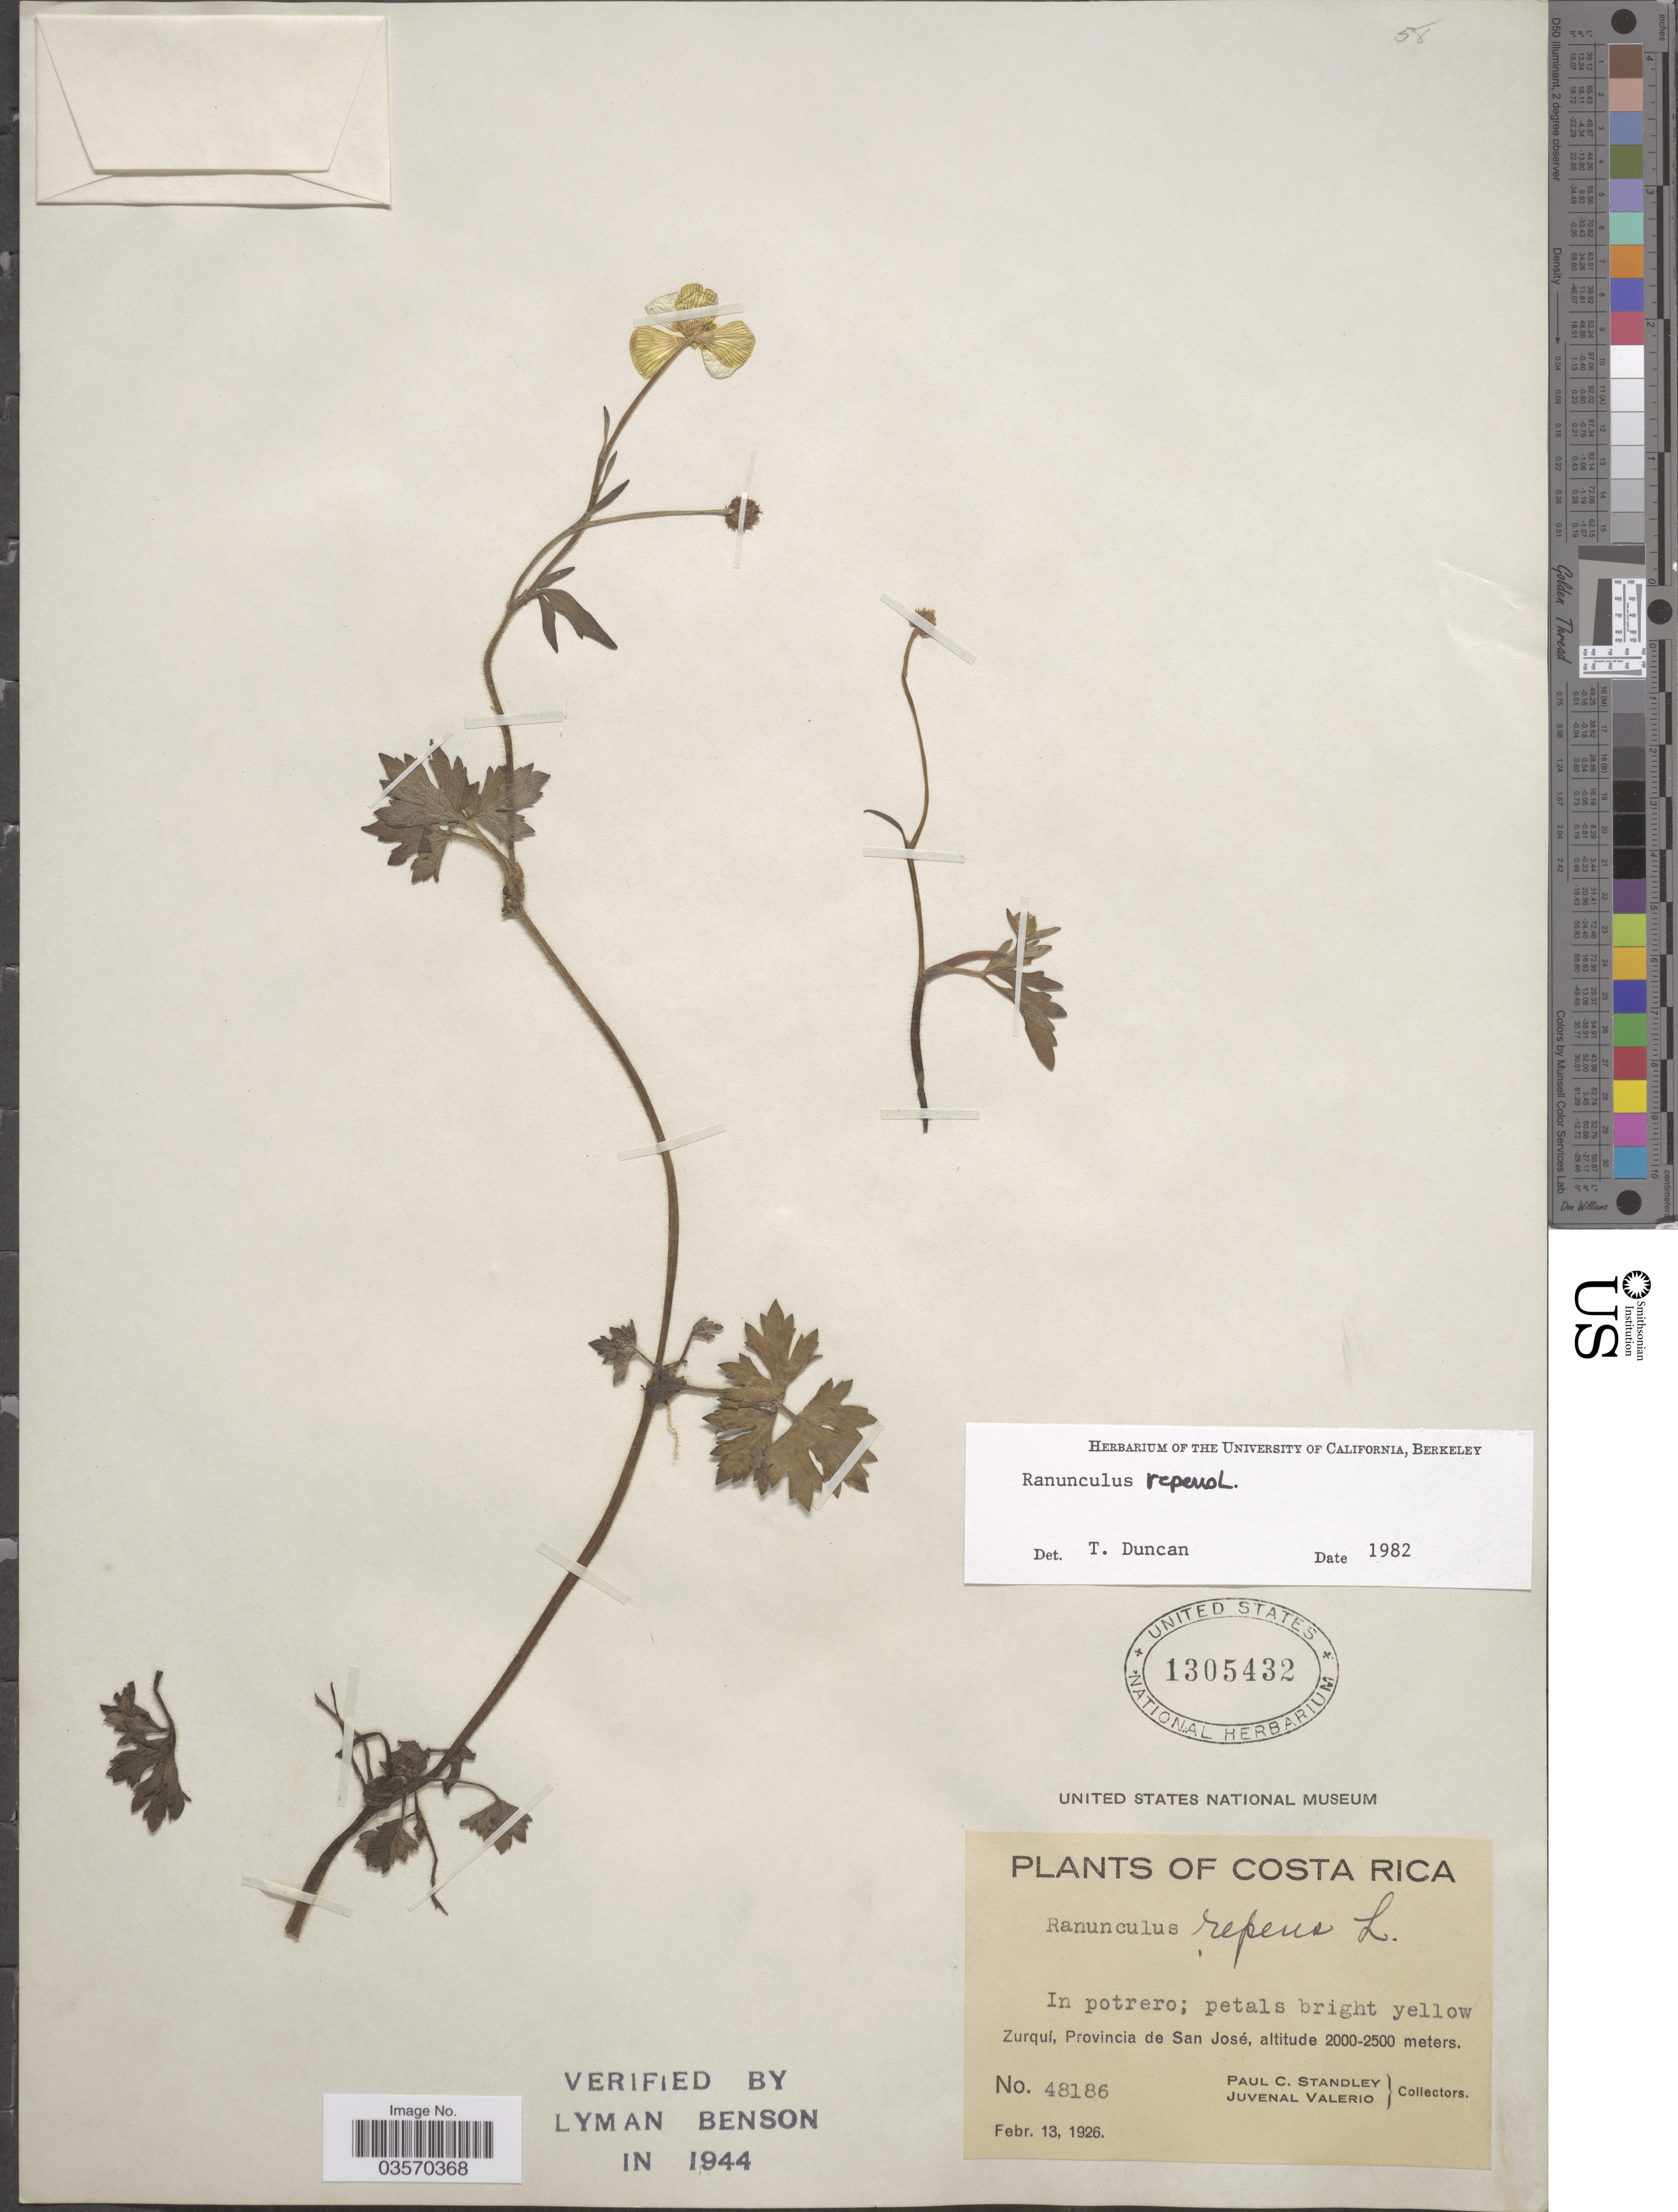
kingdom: Plantae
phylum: Tracheophyta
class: Magnoliopsida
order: Ranunculales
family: Ranunculaceae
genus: Ranunculus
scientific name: Ranunculus repens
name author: L.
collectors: P. C. Standley & J. Valerio R.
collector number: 48186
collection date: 1926-02-13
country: Costa Rica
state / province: San José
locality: In potrero. Zurquí.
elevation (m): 2000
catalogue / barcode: US 1305432